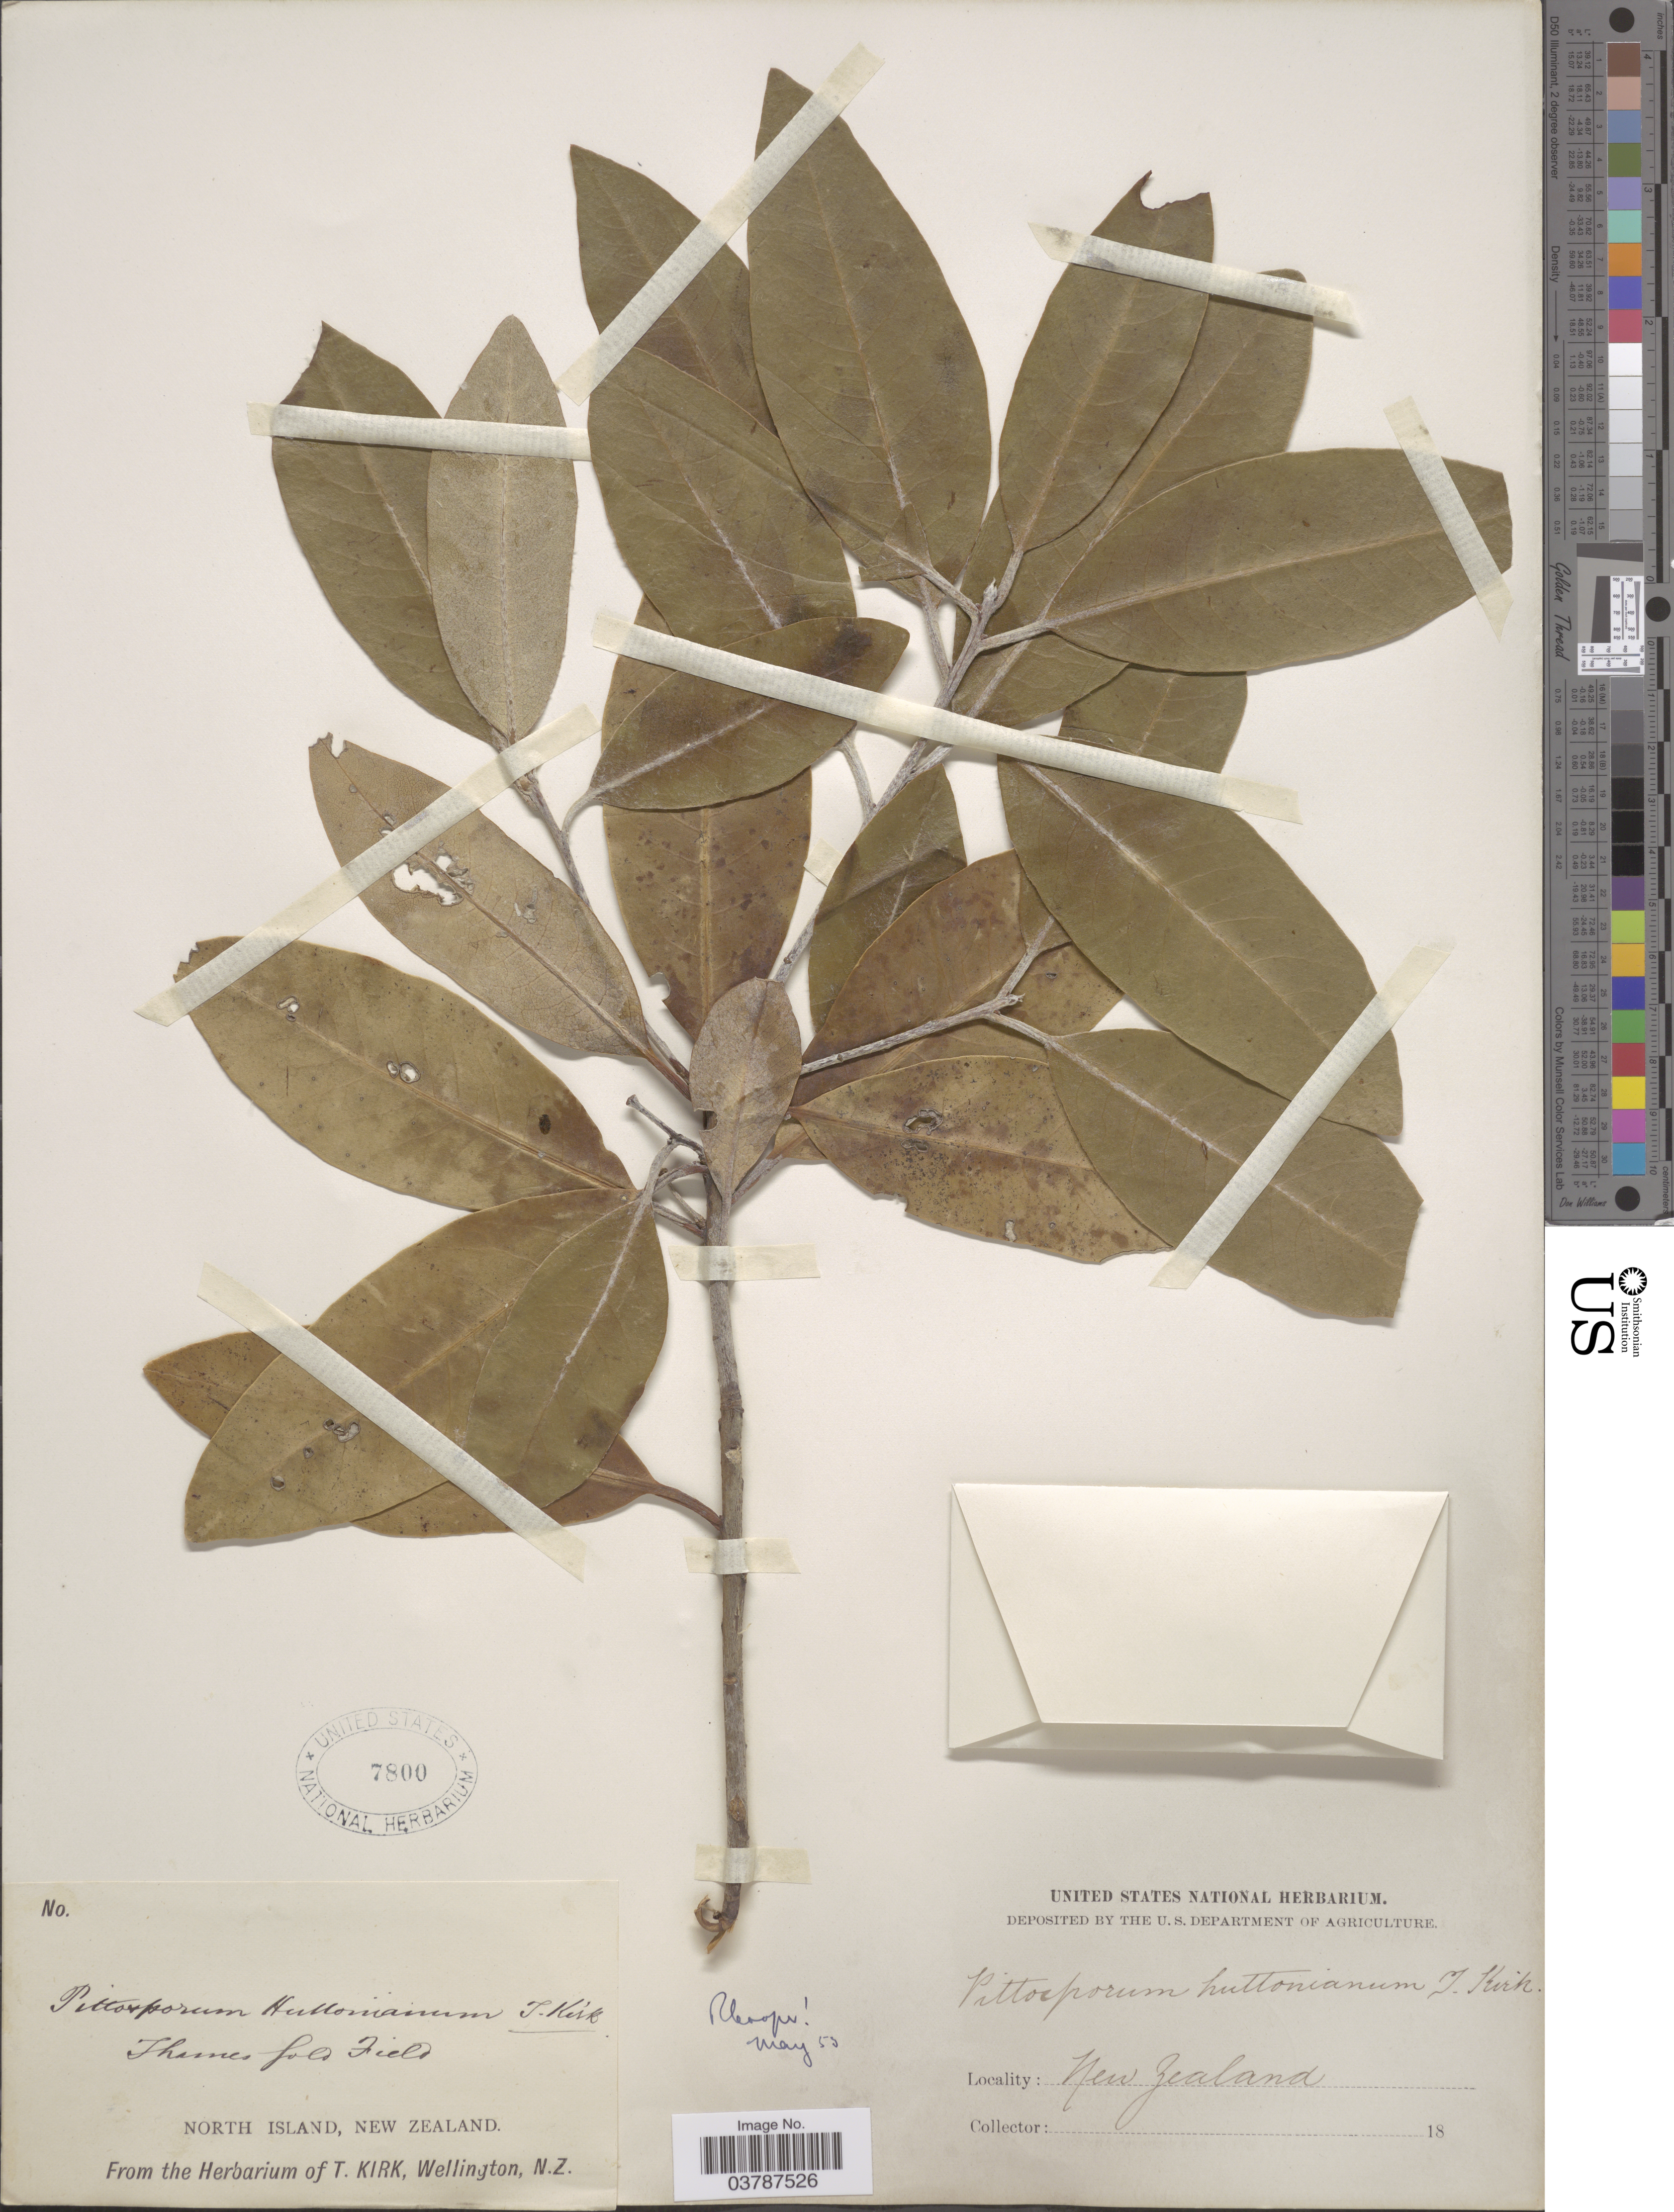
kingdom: Plantae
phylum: Tracheophyta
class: Magnoliopsida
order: Apiales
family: Pittosporaceae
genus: Pittosporum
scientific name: Pittosporum huttonianum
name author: Kirk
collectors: ex herb. T. Kirk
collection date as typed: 18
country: New Zealand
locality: Thames fold Field. North Island.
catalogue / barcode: US 7800